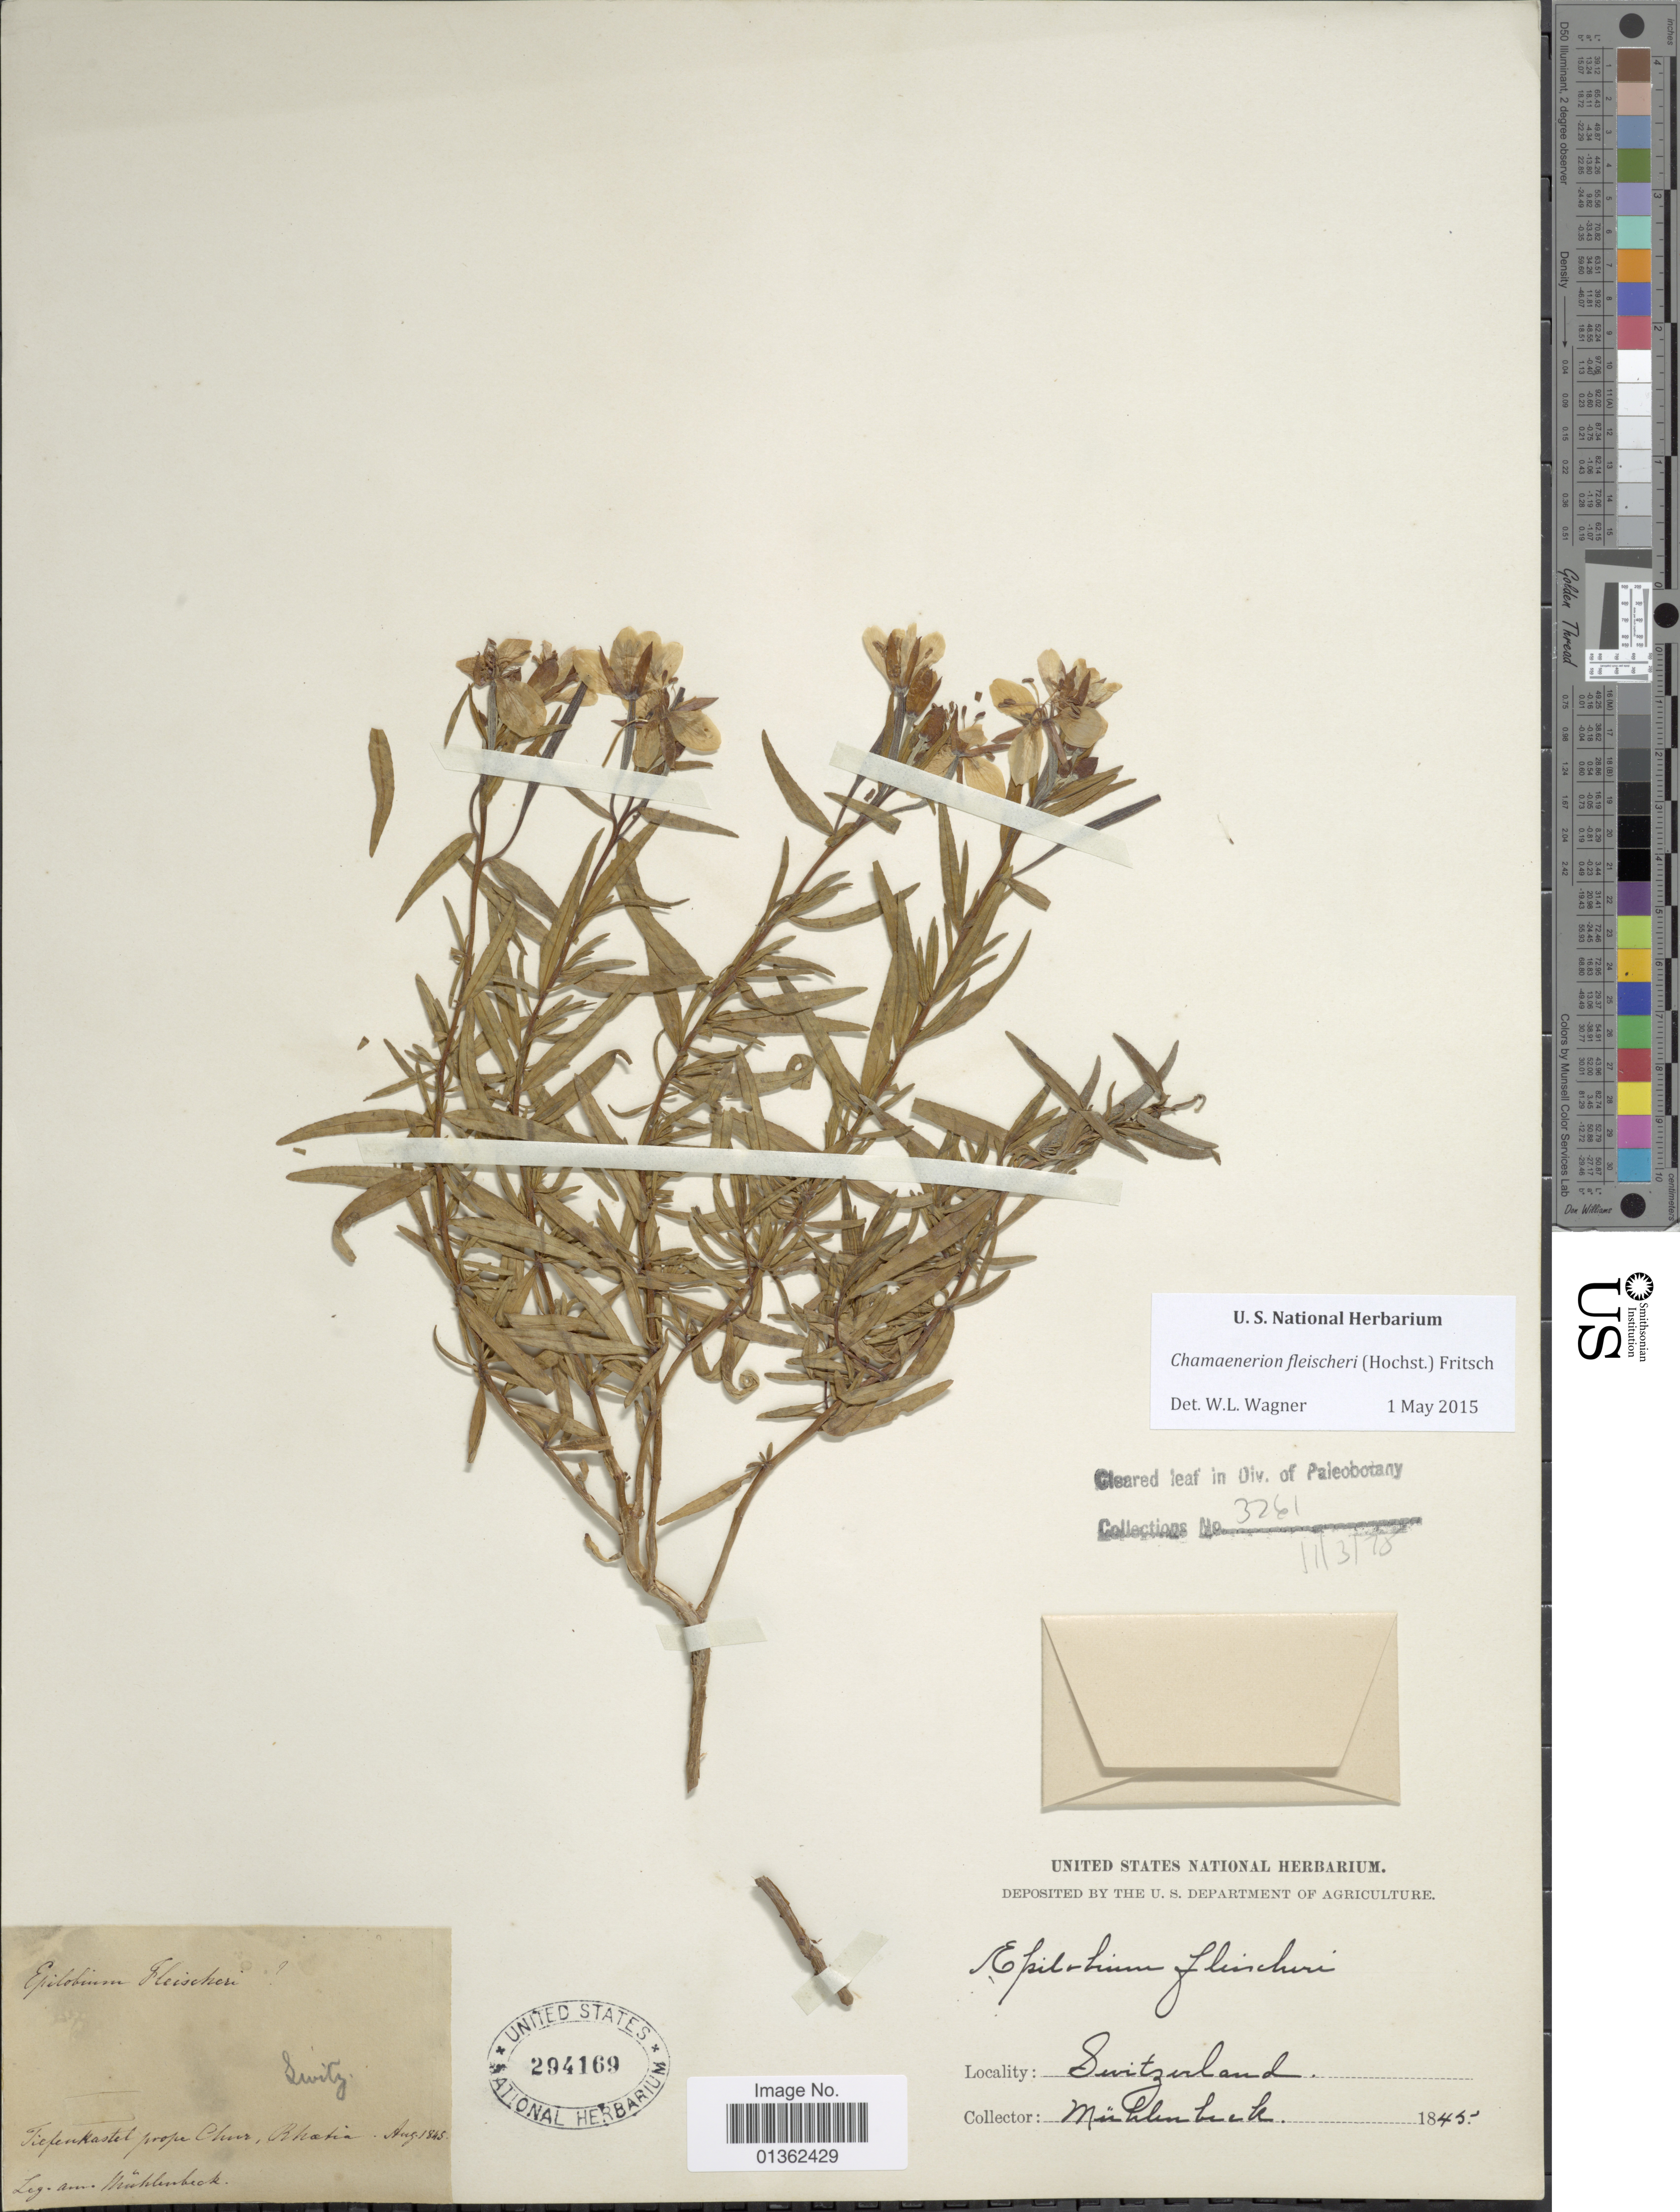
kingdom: Plantae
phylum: Tracheophyta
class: Magnoliopsida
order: Myrtales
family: Onagraceae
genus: Chamaenerion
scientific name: Chamaenerion fleischeri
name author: (Hochst.) Fritsch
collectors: Mühlenbach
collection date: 1845-08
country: Switzerland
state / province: Graubunden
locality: Tiefencastel prope Chur, Rhatia.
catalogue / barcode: US 294169